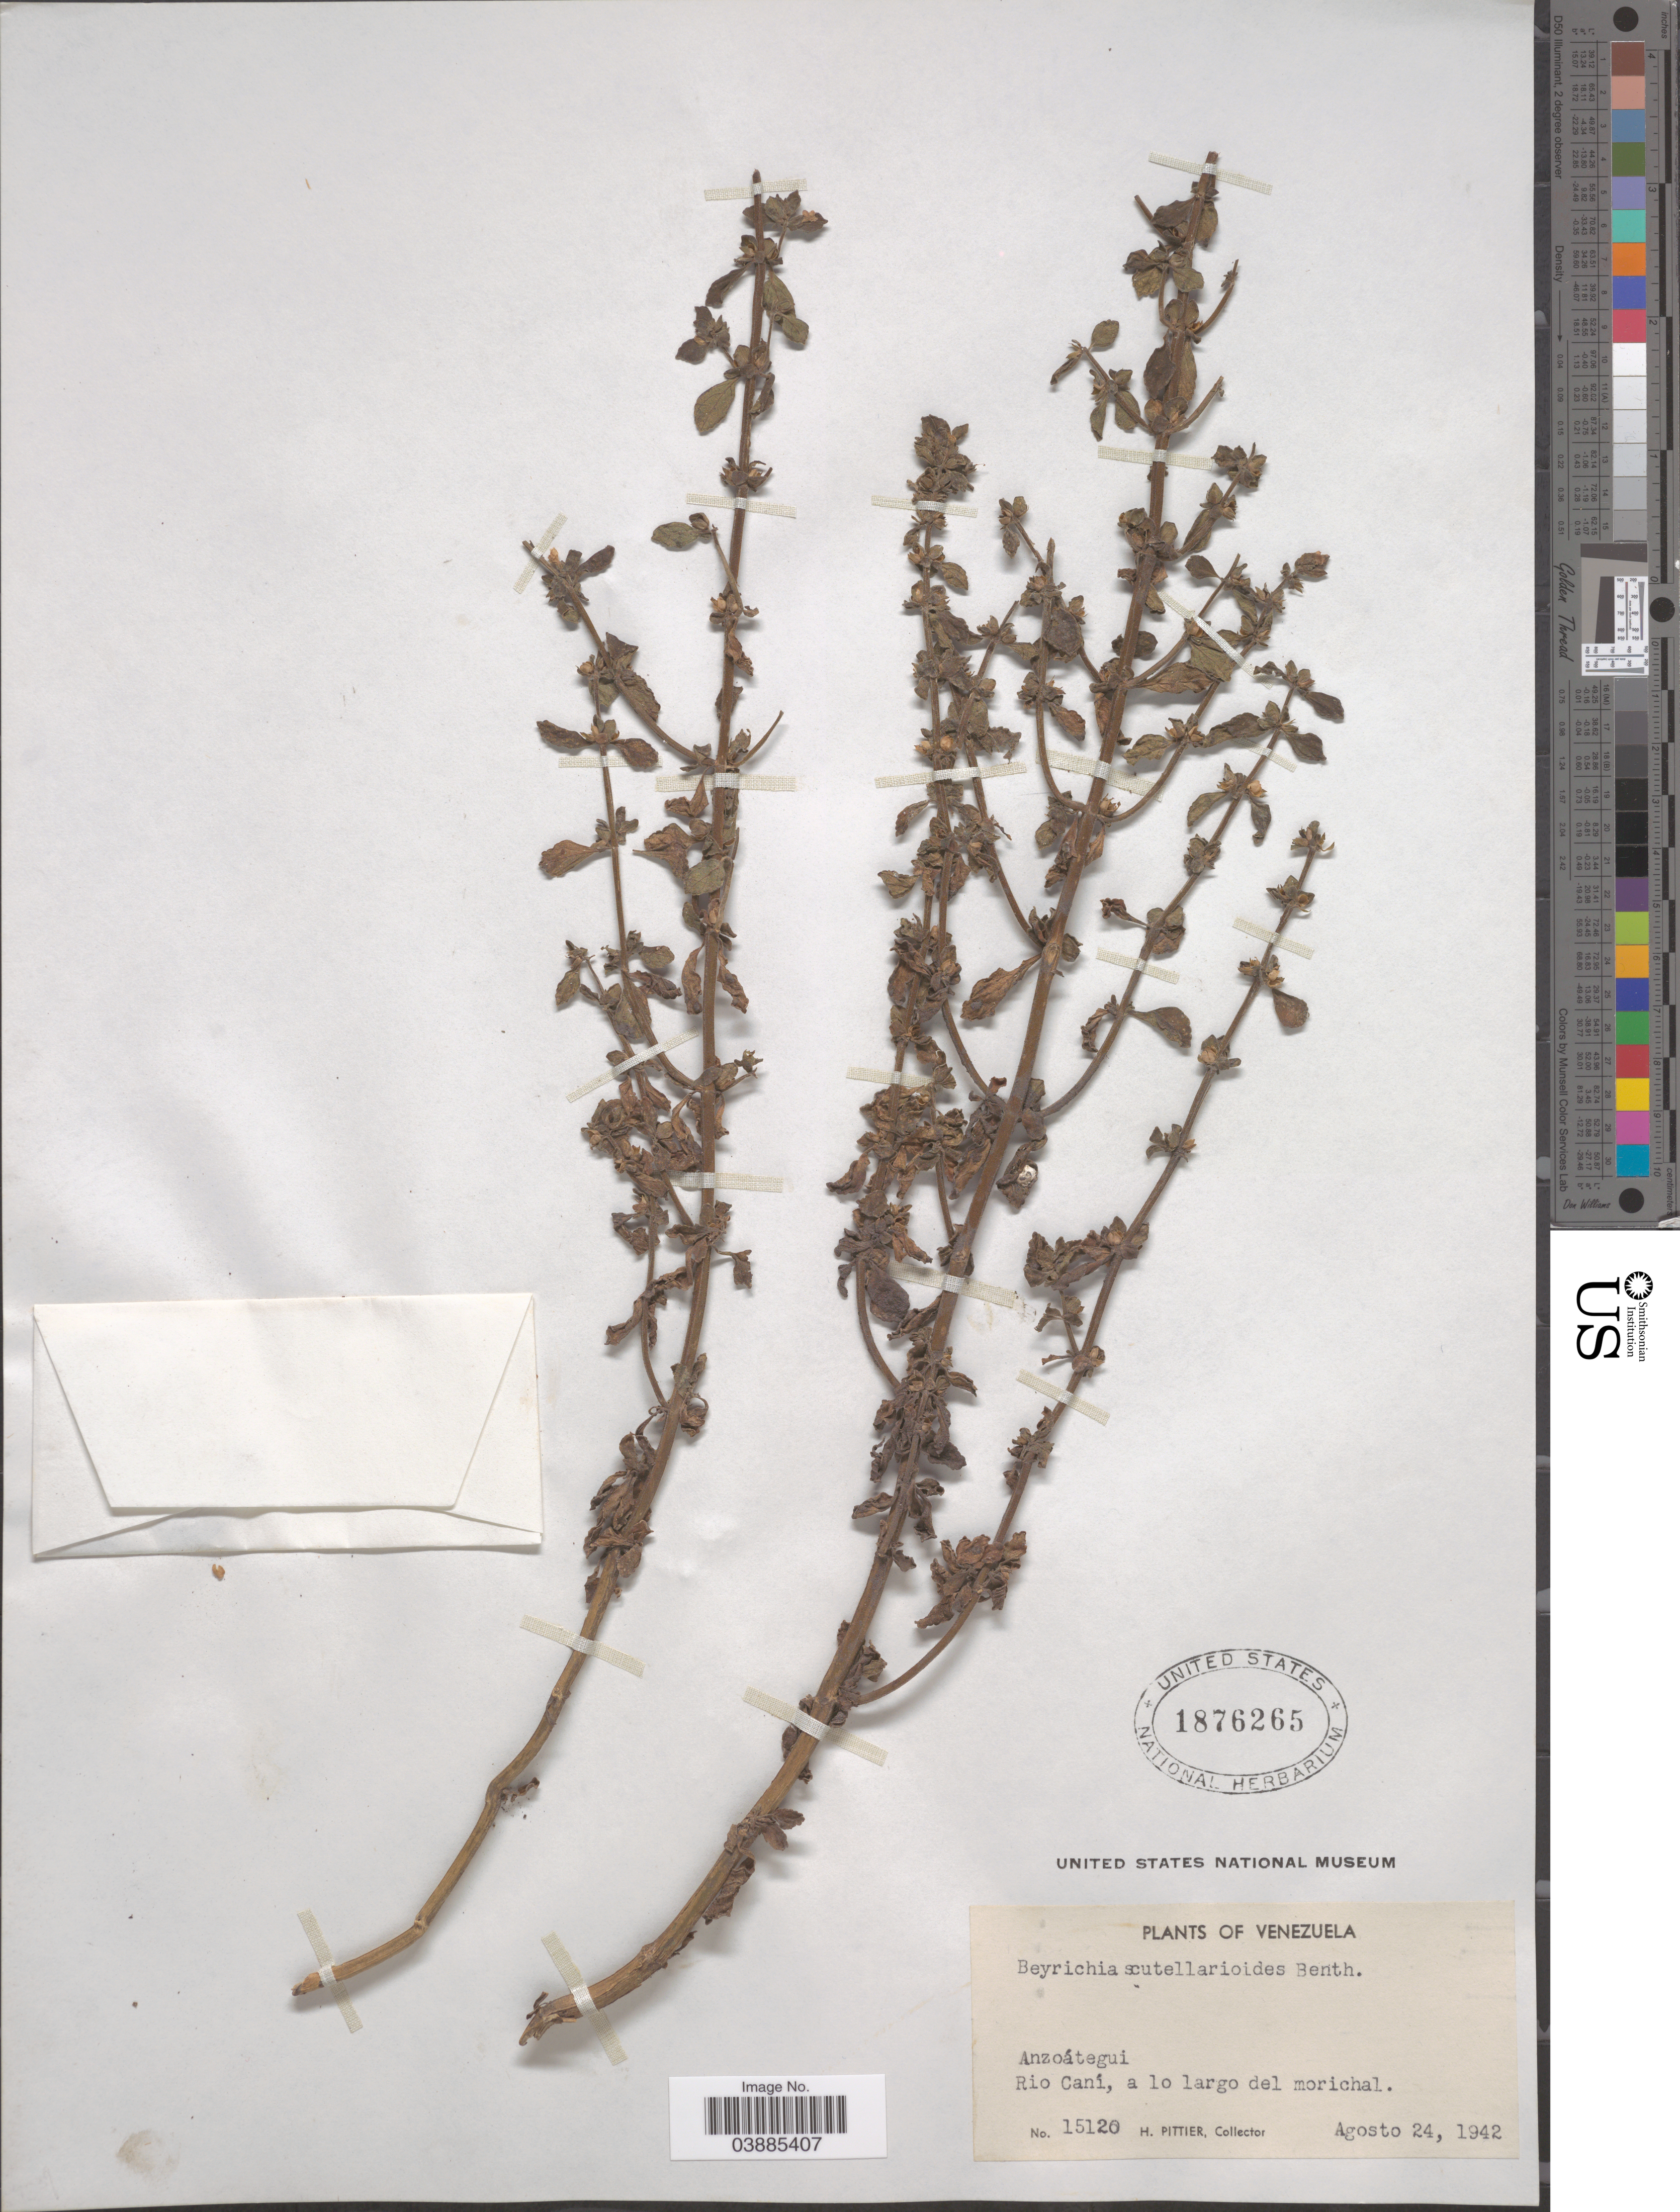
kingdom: Plantae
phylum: Tracheophyta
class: Magnoliopsida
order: Lamiales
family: Plantaginaceae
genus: Matourea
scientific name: Matourea scutellarioides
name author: (Benth.) Colletta & V.C. Souza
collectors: H. F. Pittier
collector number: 15120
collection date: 1942-08-24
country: Venezuela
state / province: Anzoategui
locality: Rio Caní.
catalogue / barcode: US 1876265